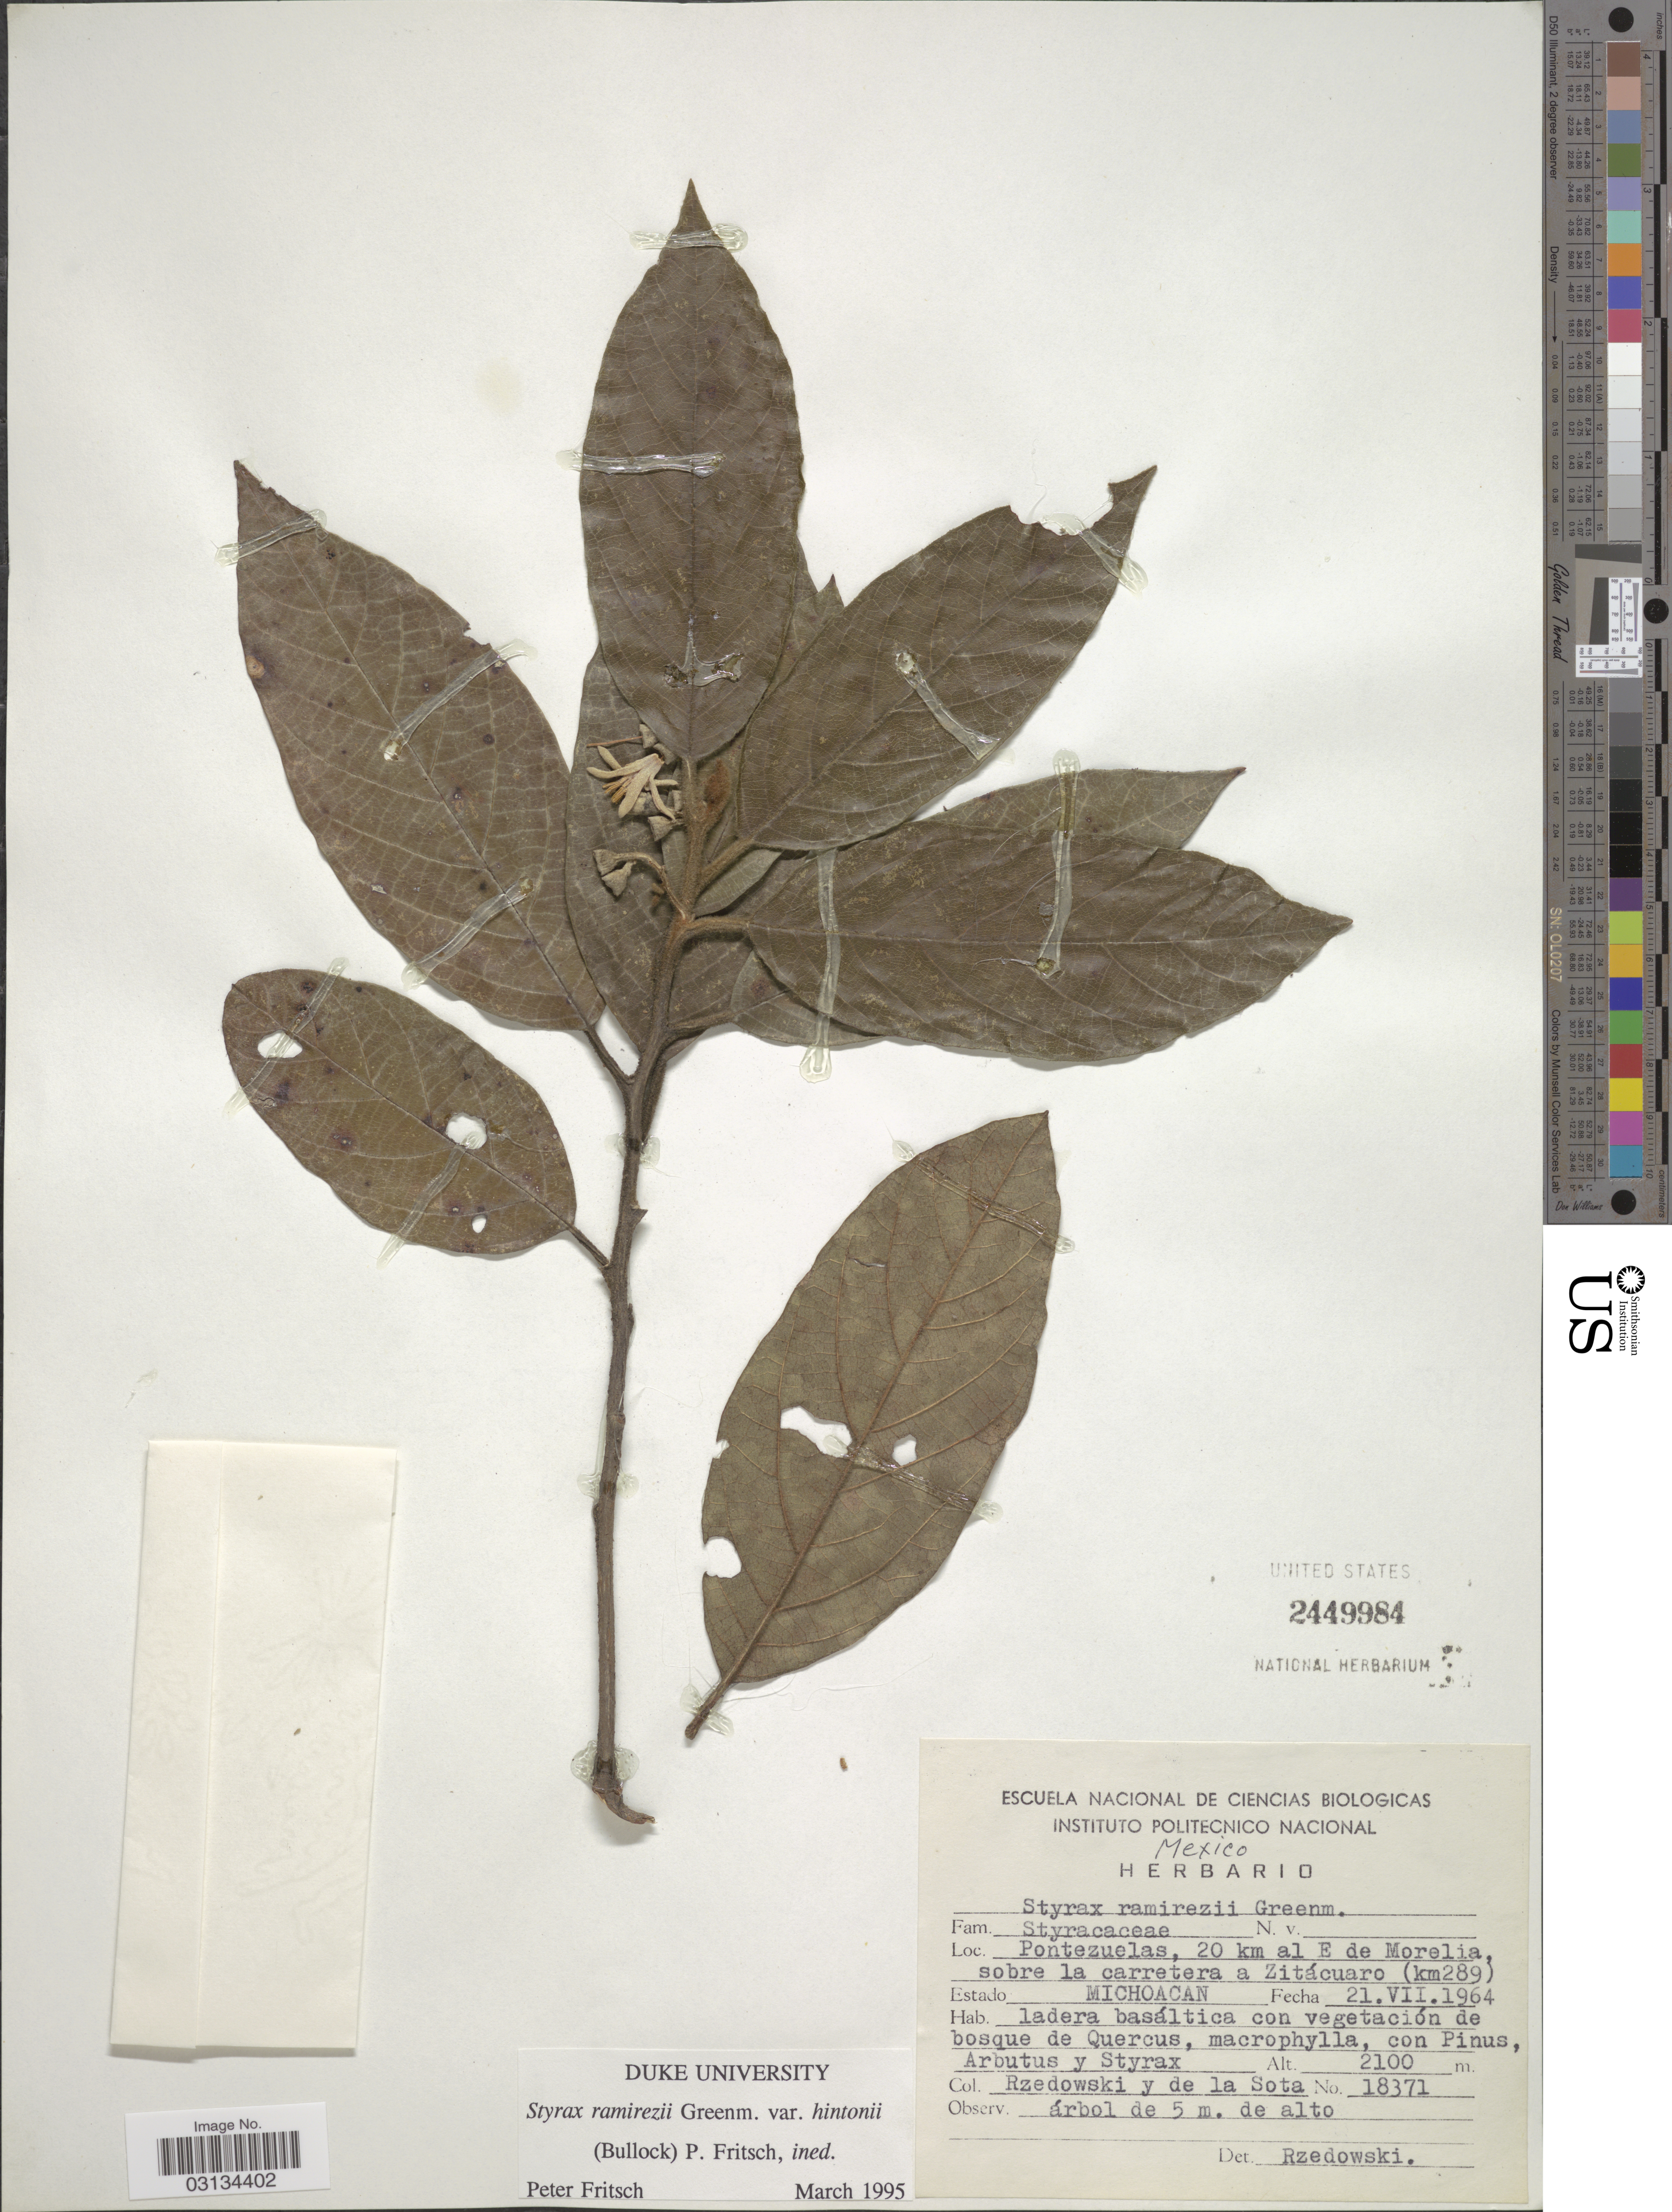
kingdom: Plantae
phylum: Tracheophyta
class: Magnoliopsida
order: Ericales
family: Styracaceae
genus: Styrax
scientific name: Styrax ramirezii var. hintonii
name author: (Greenm.) P.W. Fritsch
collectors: Rzedowski, -- & de la Sota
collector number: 18371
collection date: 1964-07-21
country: Mexico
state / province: Michoacán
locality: Pontezuelas, 20 km al E de Morelia sobre la carretera a Zitácuaro (km289).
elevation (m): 2100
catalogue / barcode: US 2449984